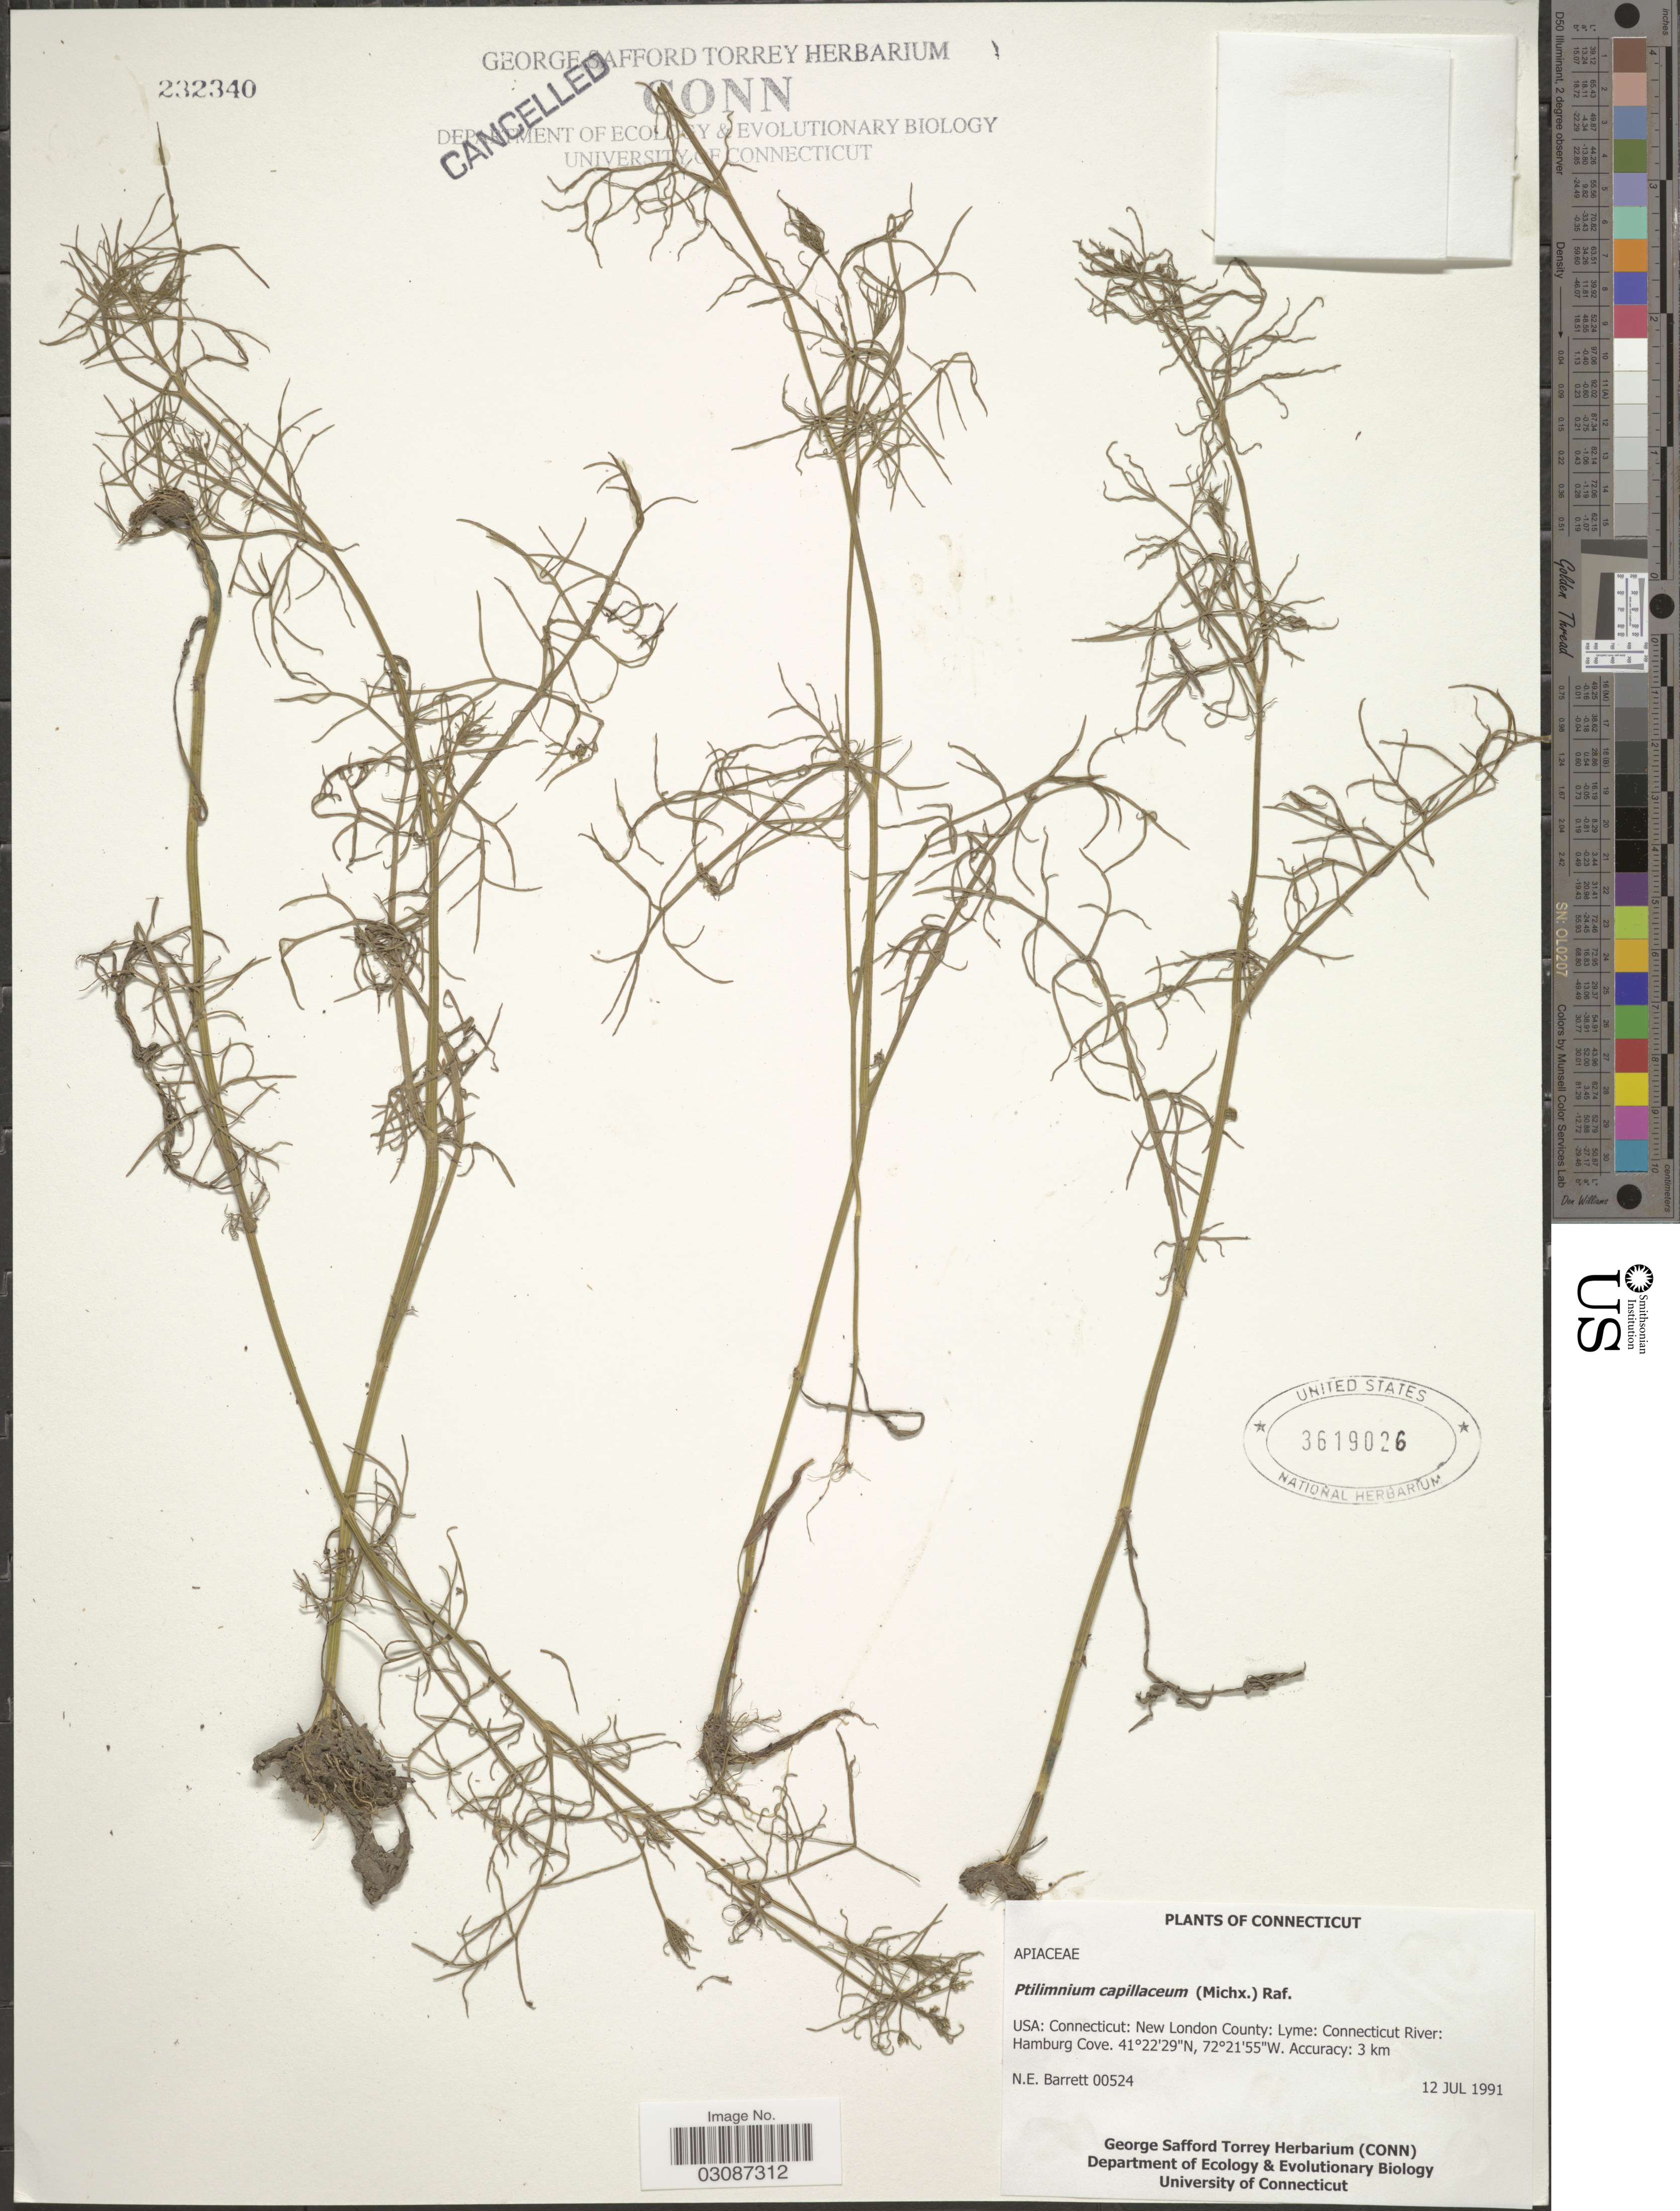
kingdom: Plantae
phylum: Tracheophyta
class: Magnoliopsida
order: Apiales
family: Apiaceae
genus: Ptilimnium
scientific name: Ptilimnium capillaceum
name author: (Michx.) Raf.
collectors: N. Barrett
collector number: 00524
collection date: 1991-07-12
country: United States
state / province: Connecticut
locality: USA: New London County: Lyme: Connecticut River: Hamburg Cove.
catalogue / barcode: US 3619026